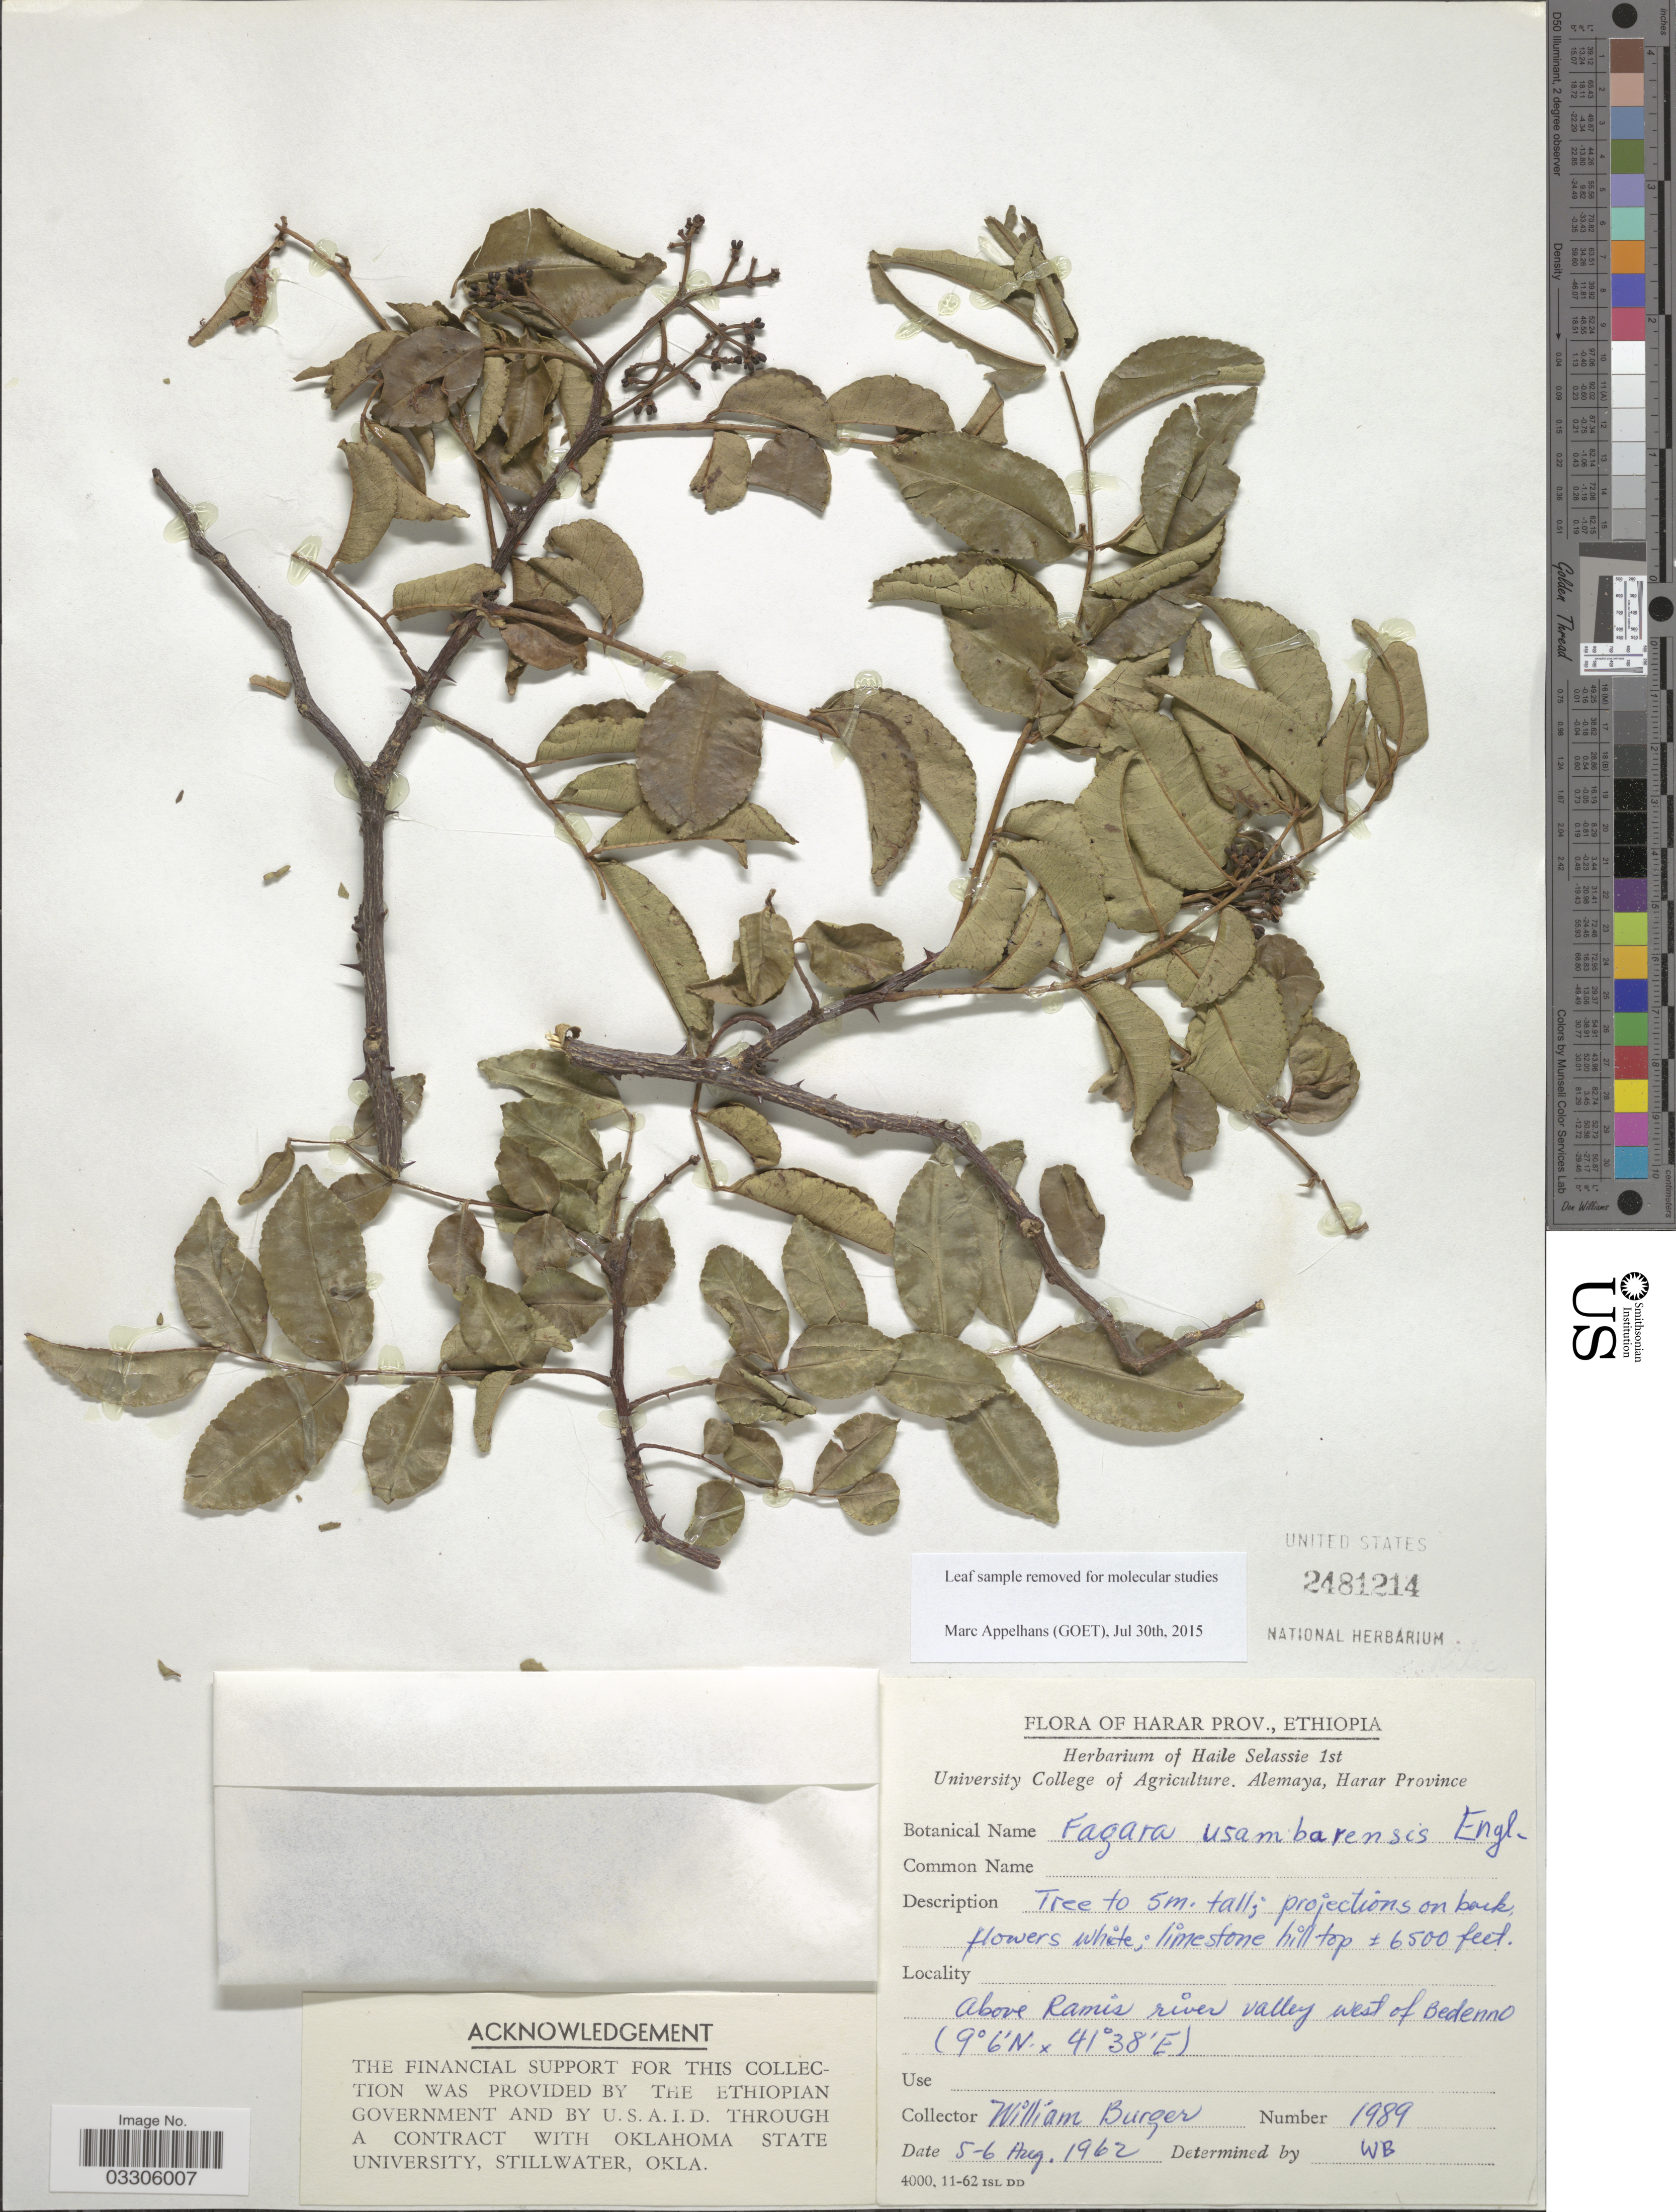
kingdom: Plantae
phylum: Tracheophyta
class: Magnoliopsida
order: Sapindales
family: Rutaceae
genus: Zanthoxylum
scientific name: Zanthoxylum usambarense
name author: (Engl.) Kokwaro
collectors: W. Burger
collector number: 1989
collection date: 1962-08-05/1962-08-06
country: Ethiopia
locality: Harar Prov., Above Ramis river valley west of Bedenno.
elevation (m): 1981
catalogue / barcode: US 2481214